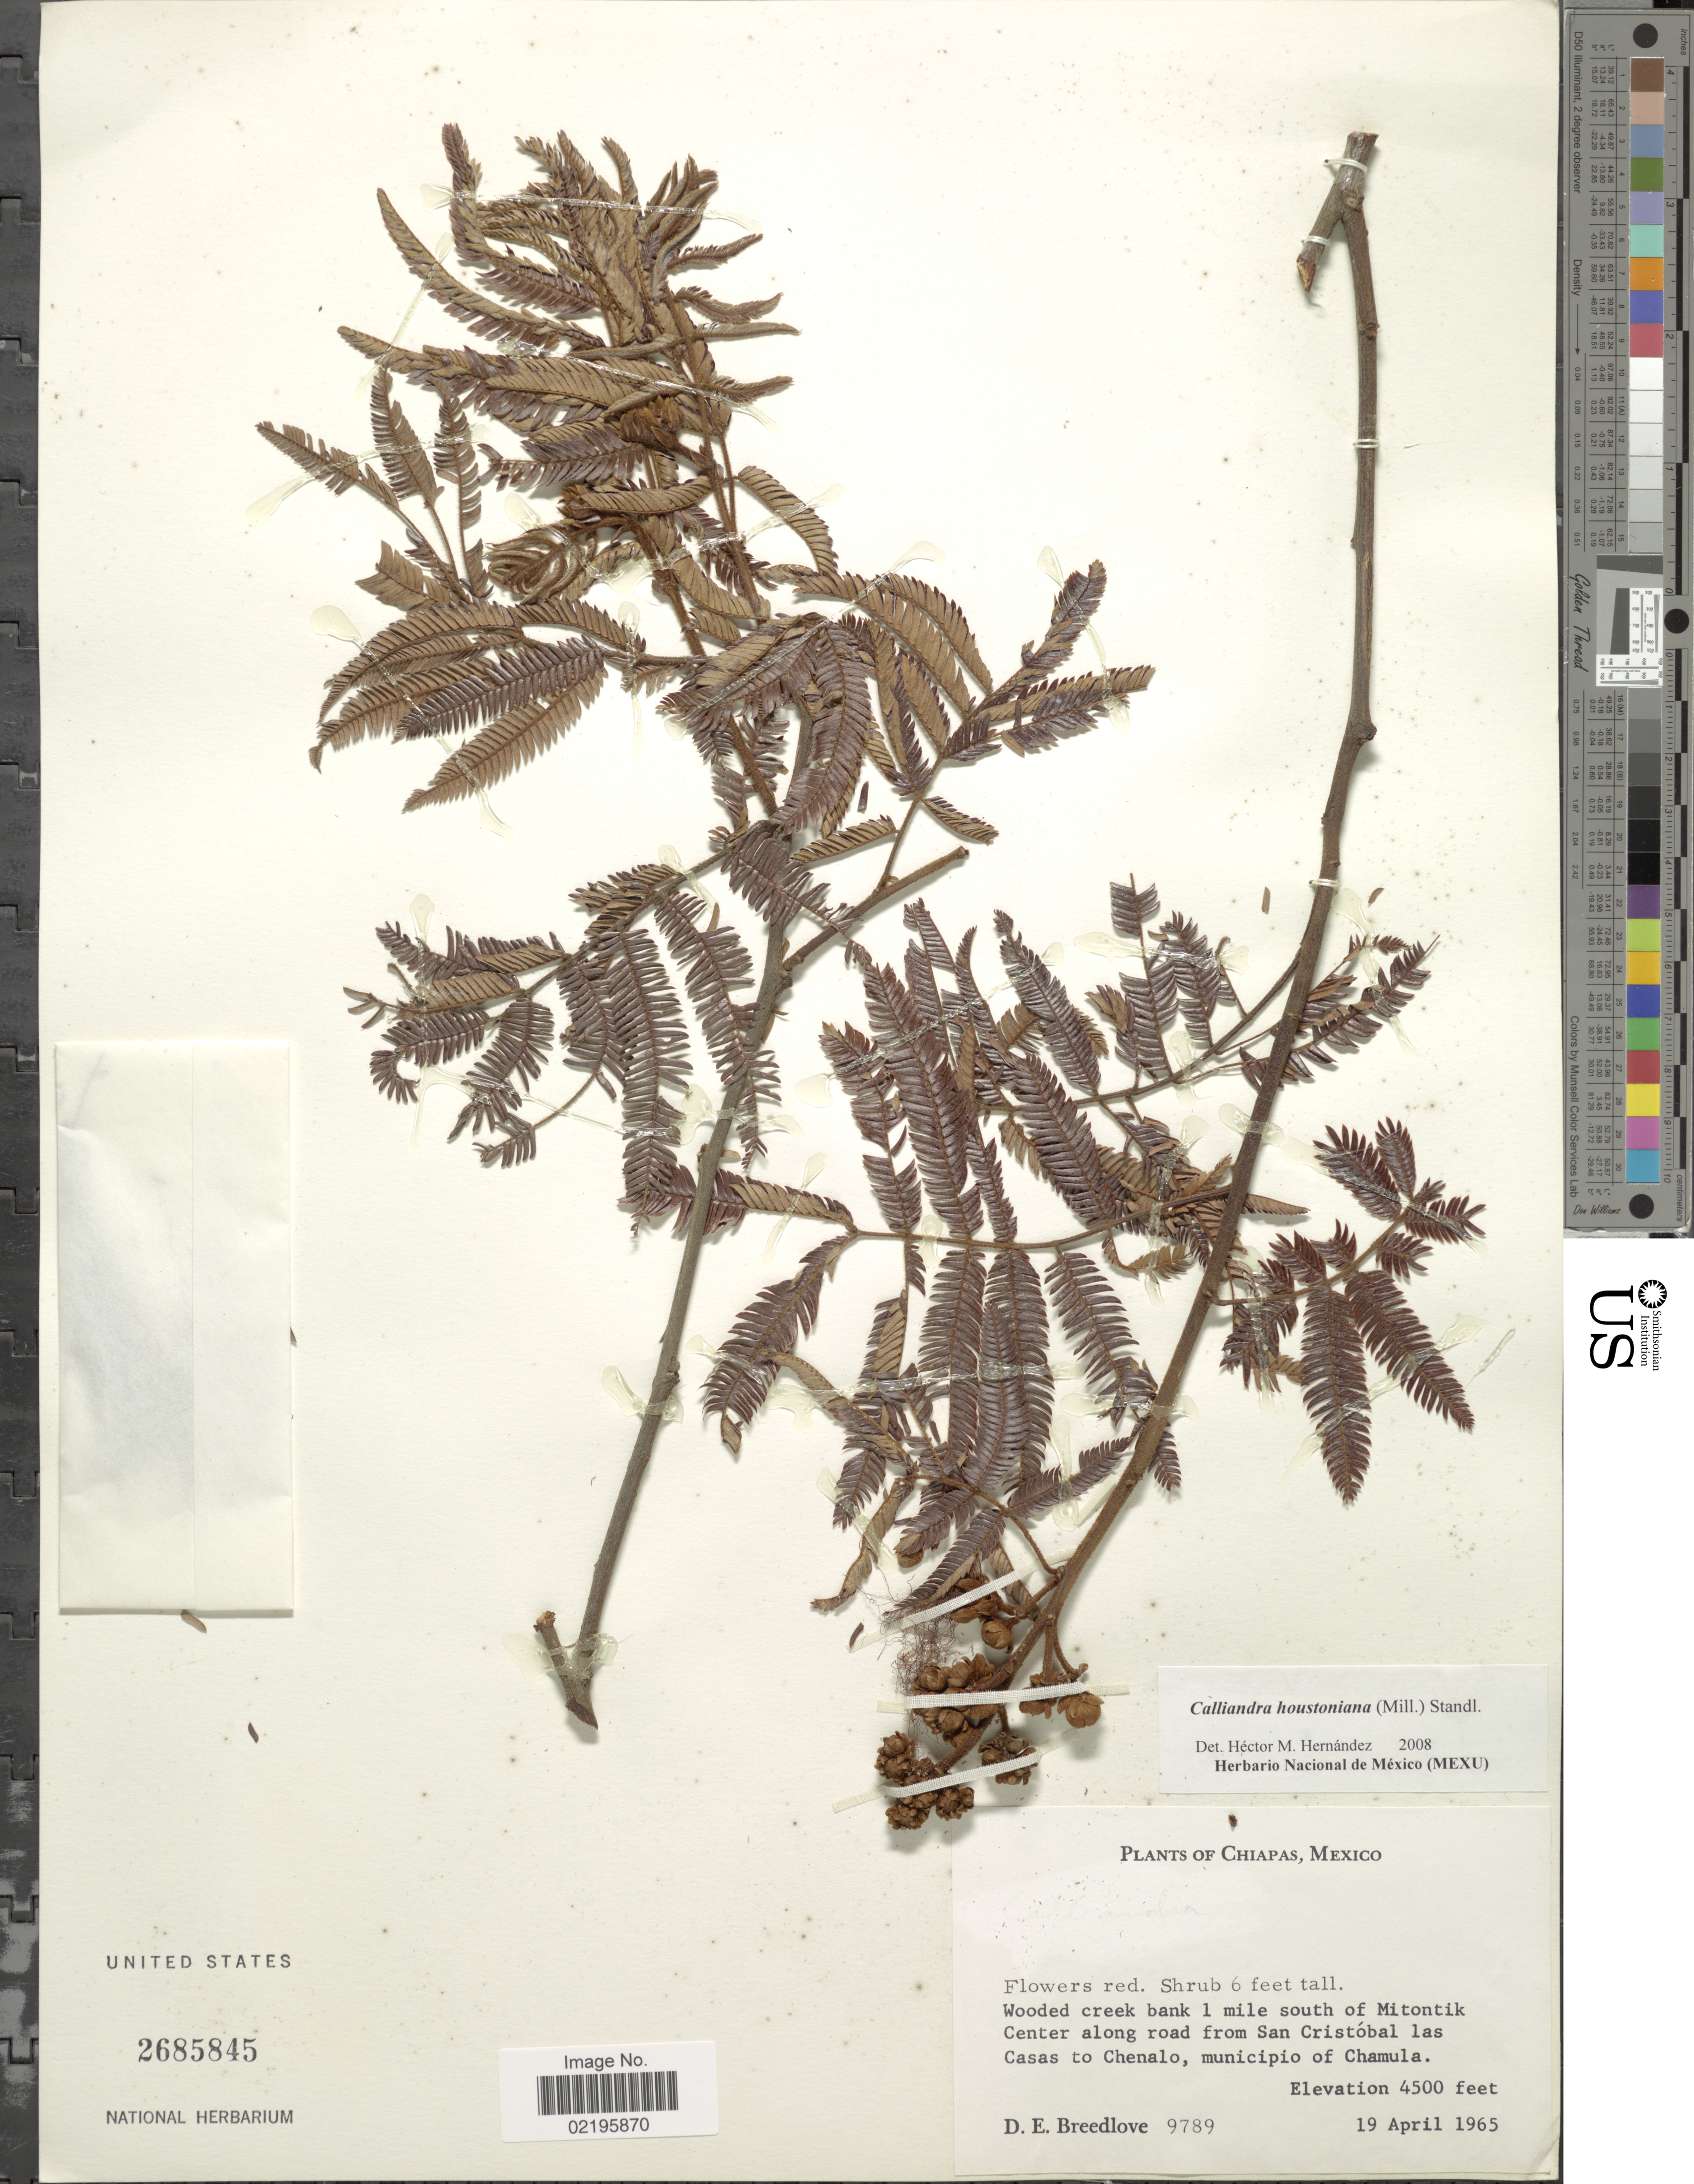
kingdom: Plantae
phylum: Tracheophyta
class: Magnoliopsida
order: Fabales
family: Fabaceae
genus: Calliandra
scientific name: Calliandra houstoniana var. houstoniana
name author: (Mill.) Standl.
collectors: D. E. Breedlove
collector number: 9789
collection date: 1965-04-19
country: Mexico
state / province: Chiapas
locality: Wooded creek bank 1 mile south of Mitontik Center along road from San Cristobal las Casas to Chenalo, municipio of Chamula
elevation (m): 1372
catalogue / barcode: US 2685845